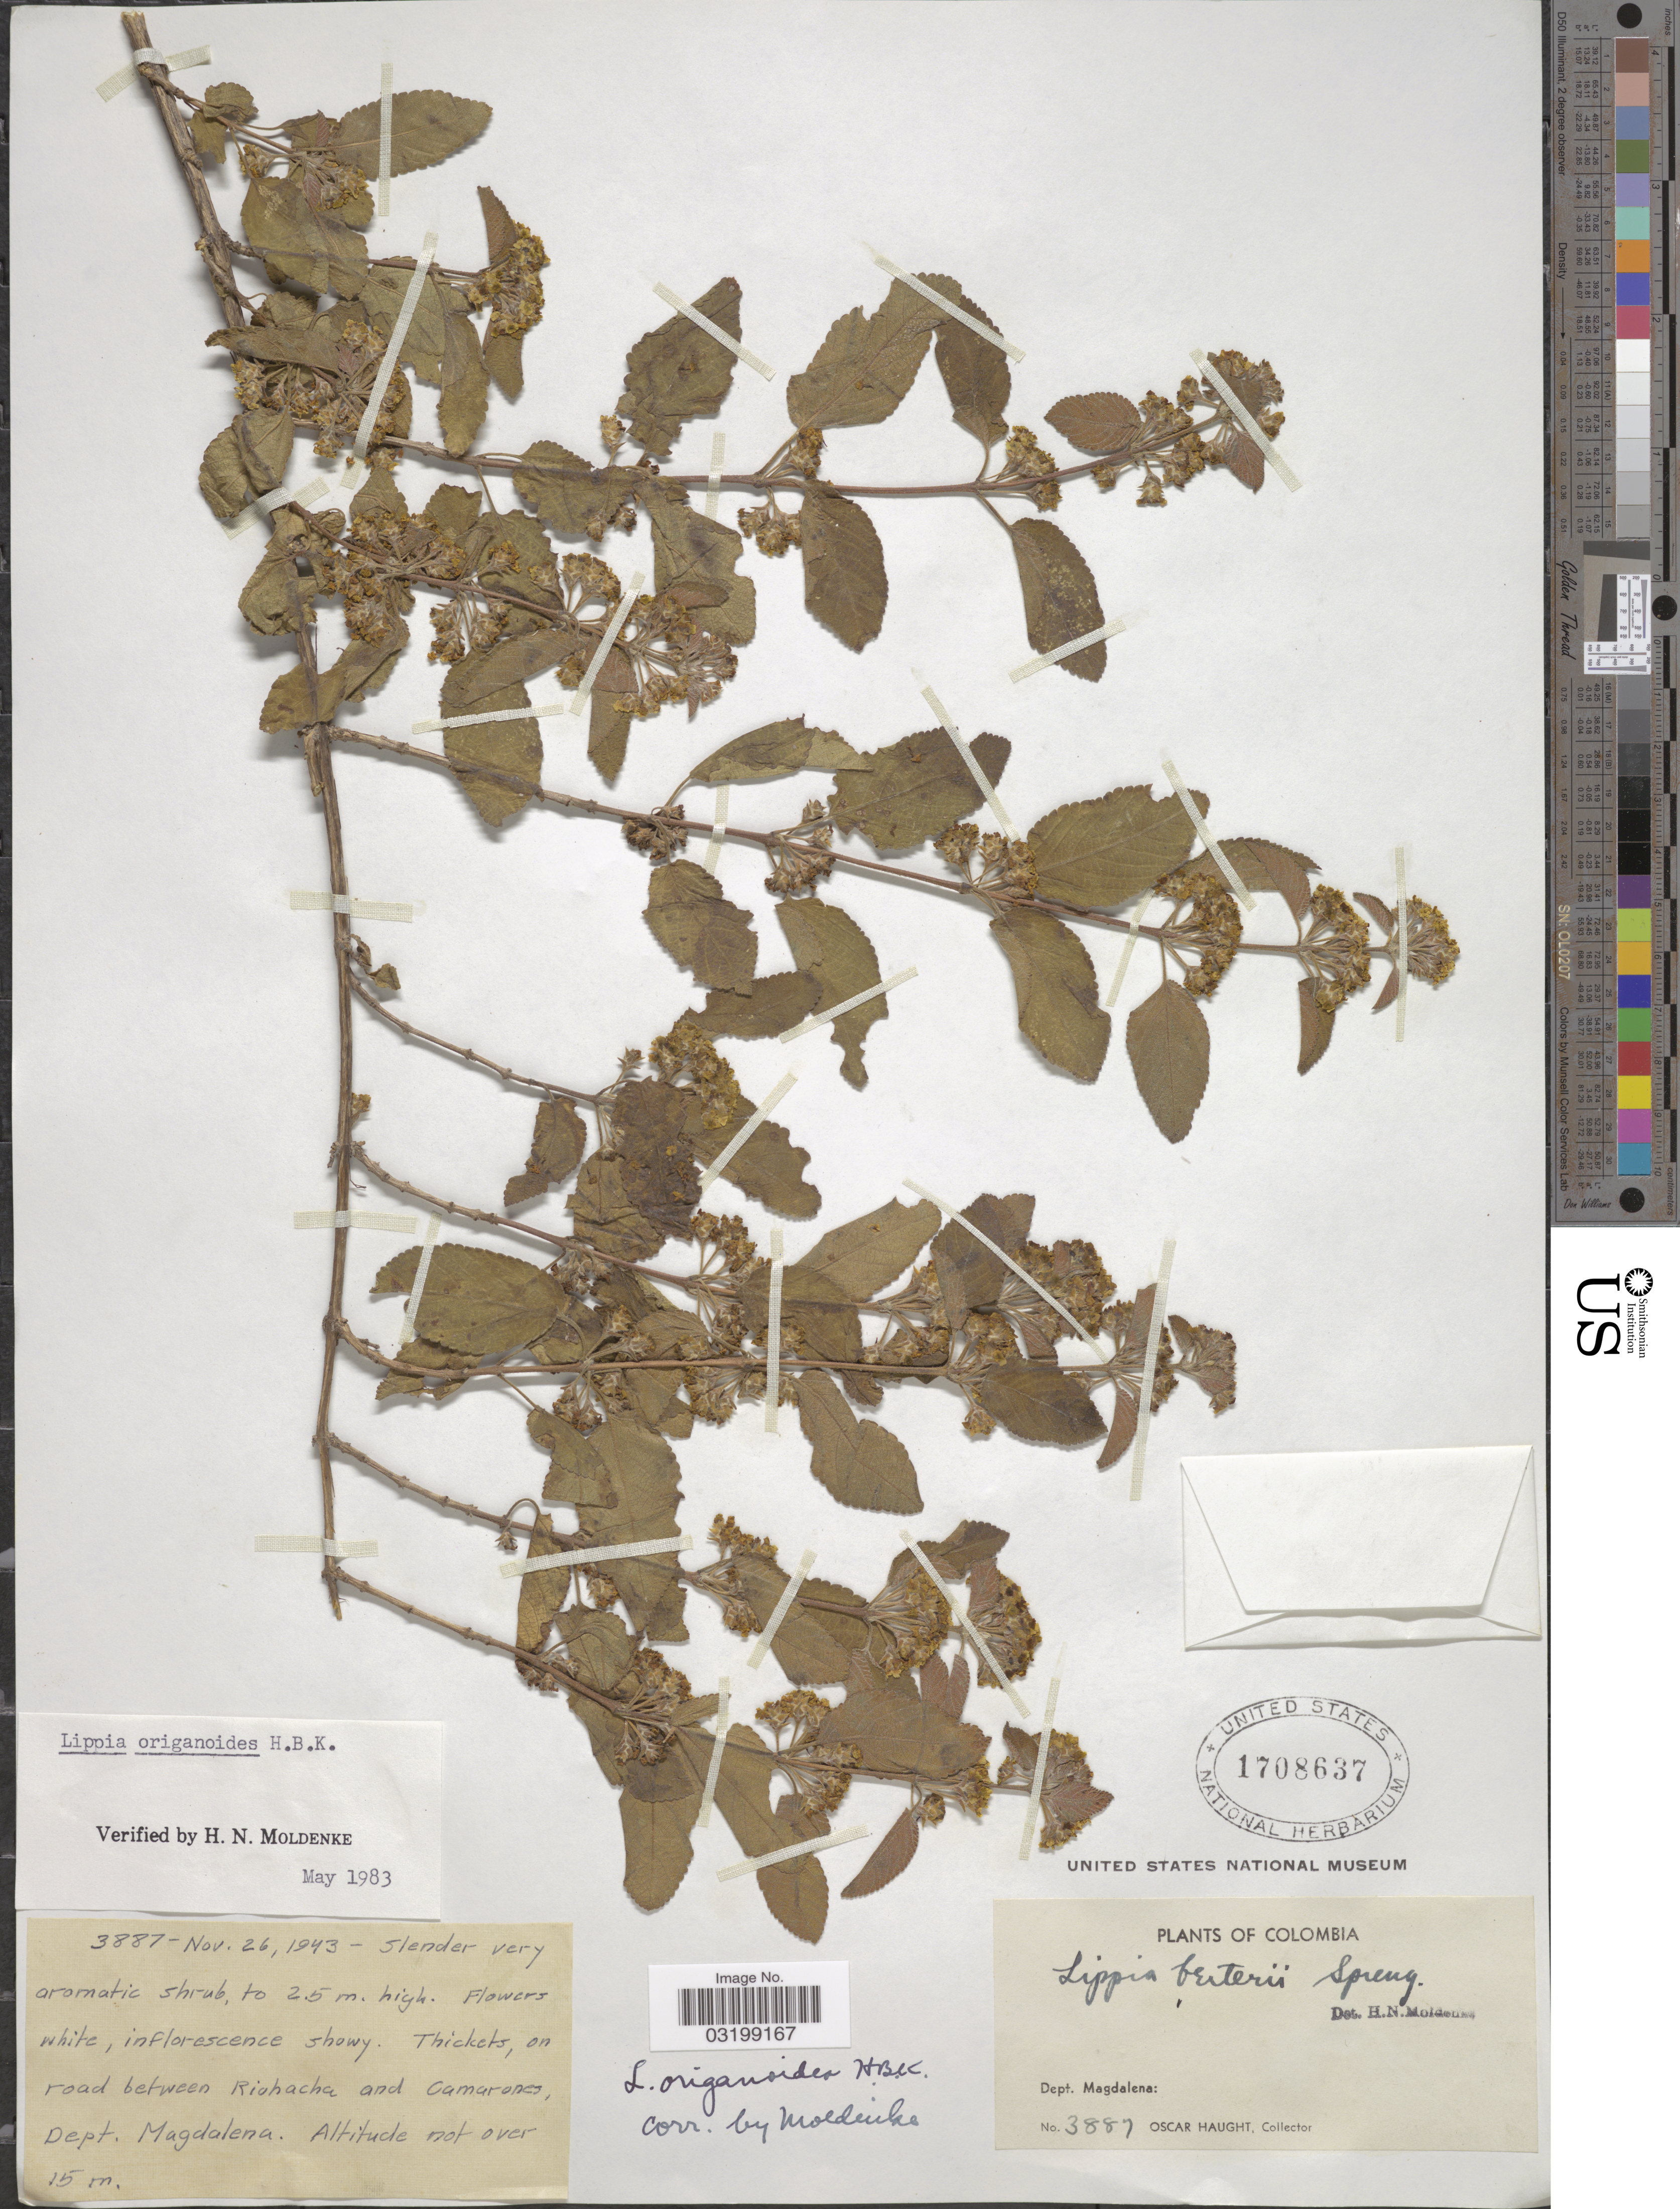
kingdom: Plantae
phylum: Tracheophyta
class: Magnoliopsida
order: Lamiales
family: Verbenaceae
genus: Lippia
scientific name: Lippia origanoides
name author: Kunth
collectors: O. L. Haught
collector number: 3887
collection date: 1943-11-26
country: Colombia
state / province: Magdalena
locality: Dept. Magdalena. Thickets, on road between Riohacha and Camarones.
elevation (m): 15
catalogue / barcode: US 1708637